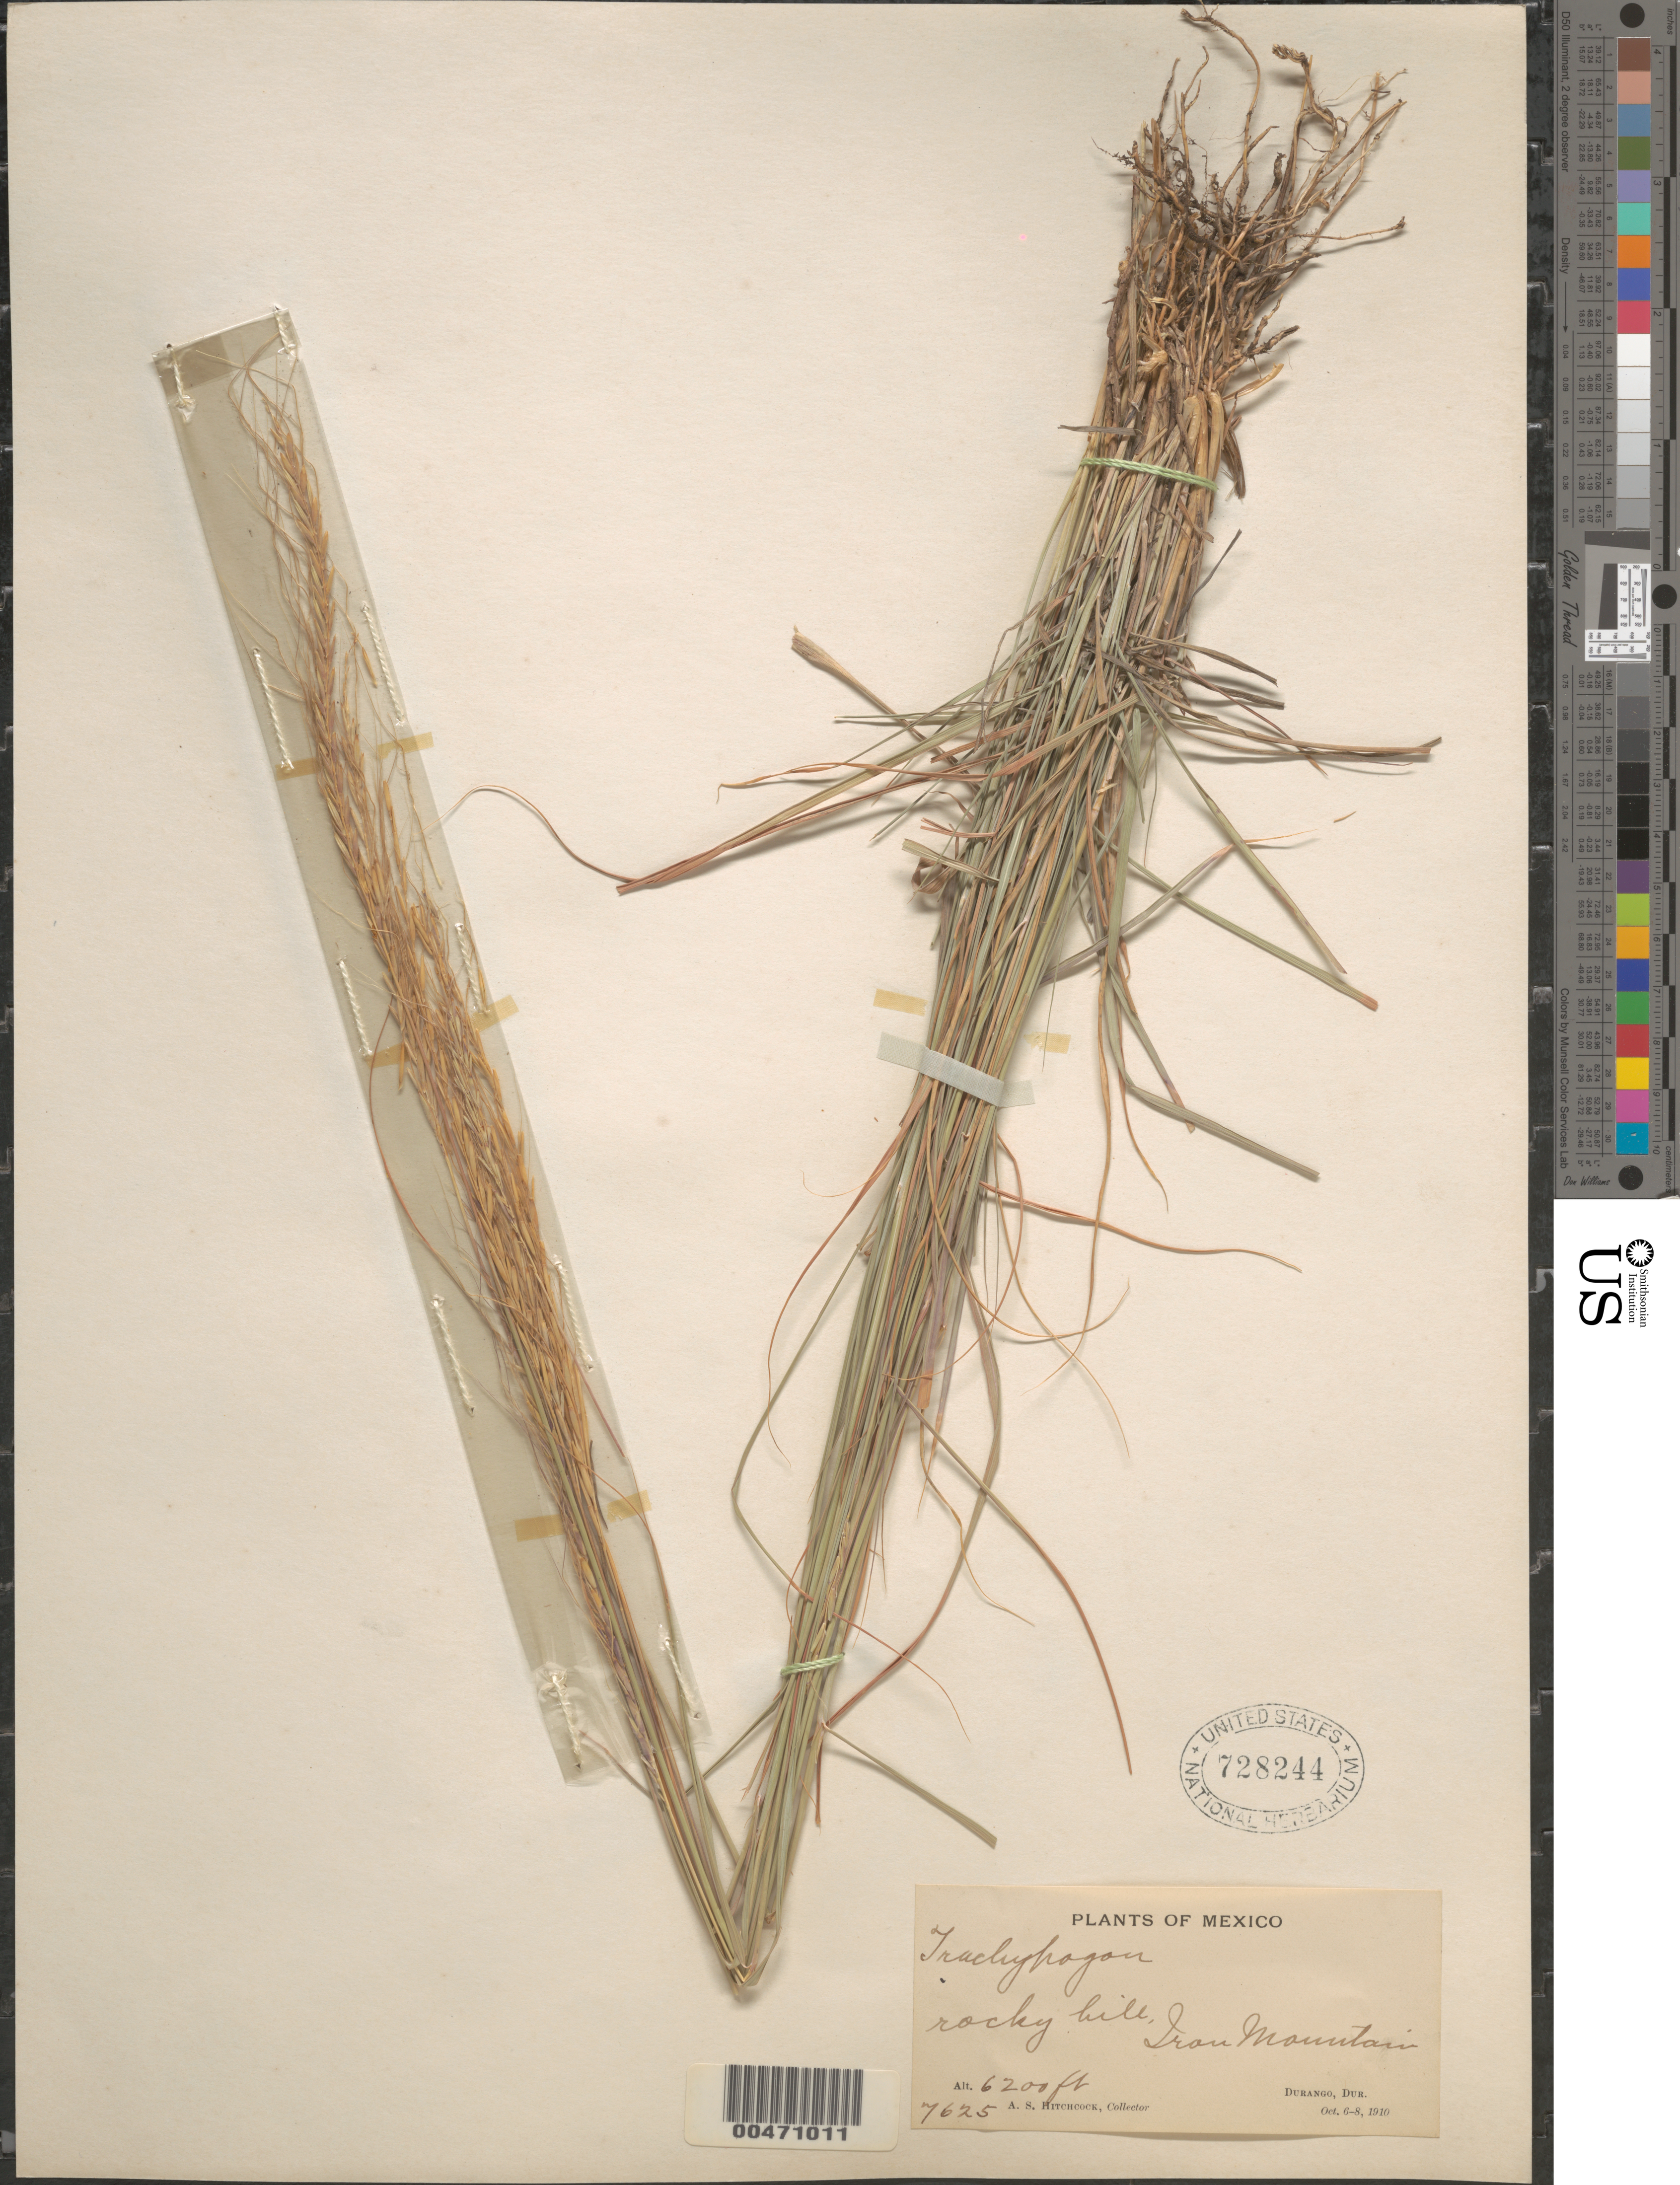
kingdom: Plantae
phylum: Tracheophyta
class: Liliopsida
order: Poales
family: Poaceae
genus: Trachypogon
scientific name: Trachypogon secundus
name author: (J. Presl) Scribn.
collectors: A. S. Hitchcock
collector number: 7625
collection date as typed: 6 Oct 1910 to 8 Oct 1910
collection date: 1910-10-06/1910-10-08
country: Mexico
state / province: Durango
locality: Durango, Iron Mtn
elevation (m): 1890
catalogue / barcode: US 728244